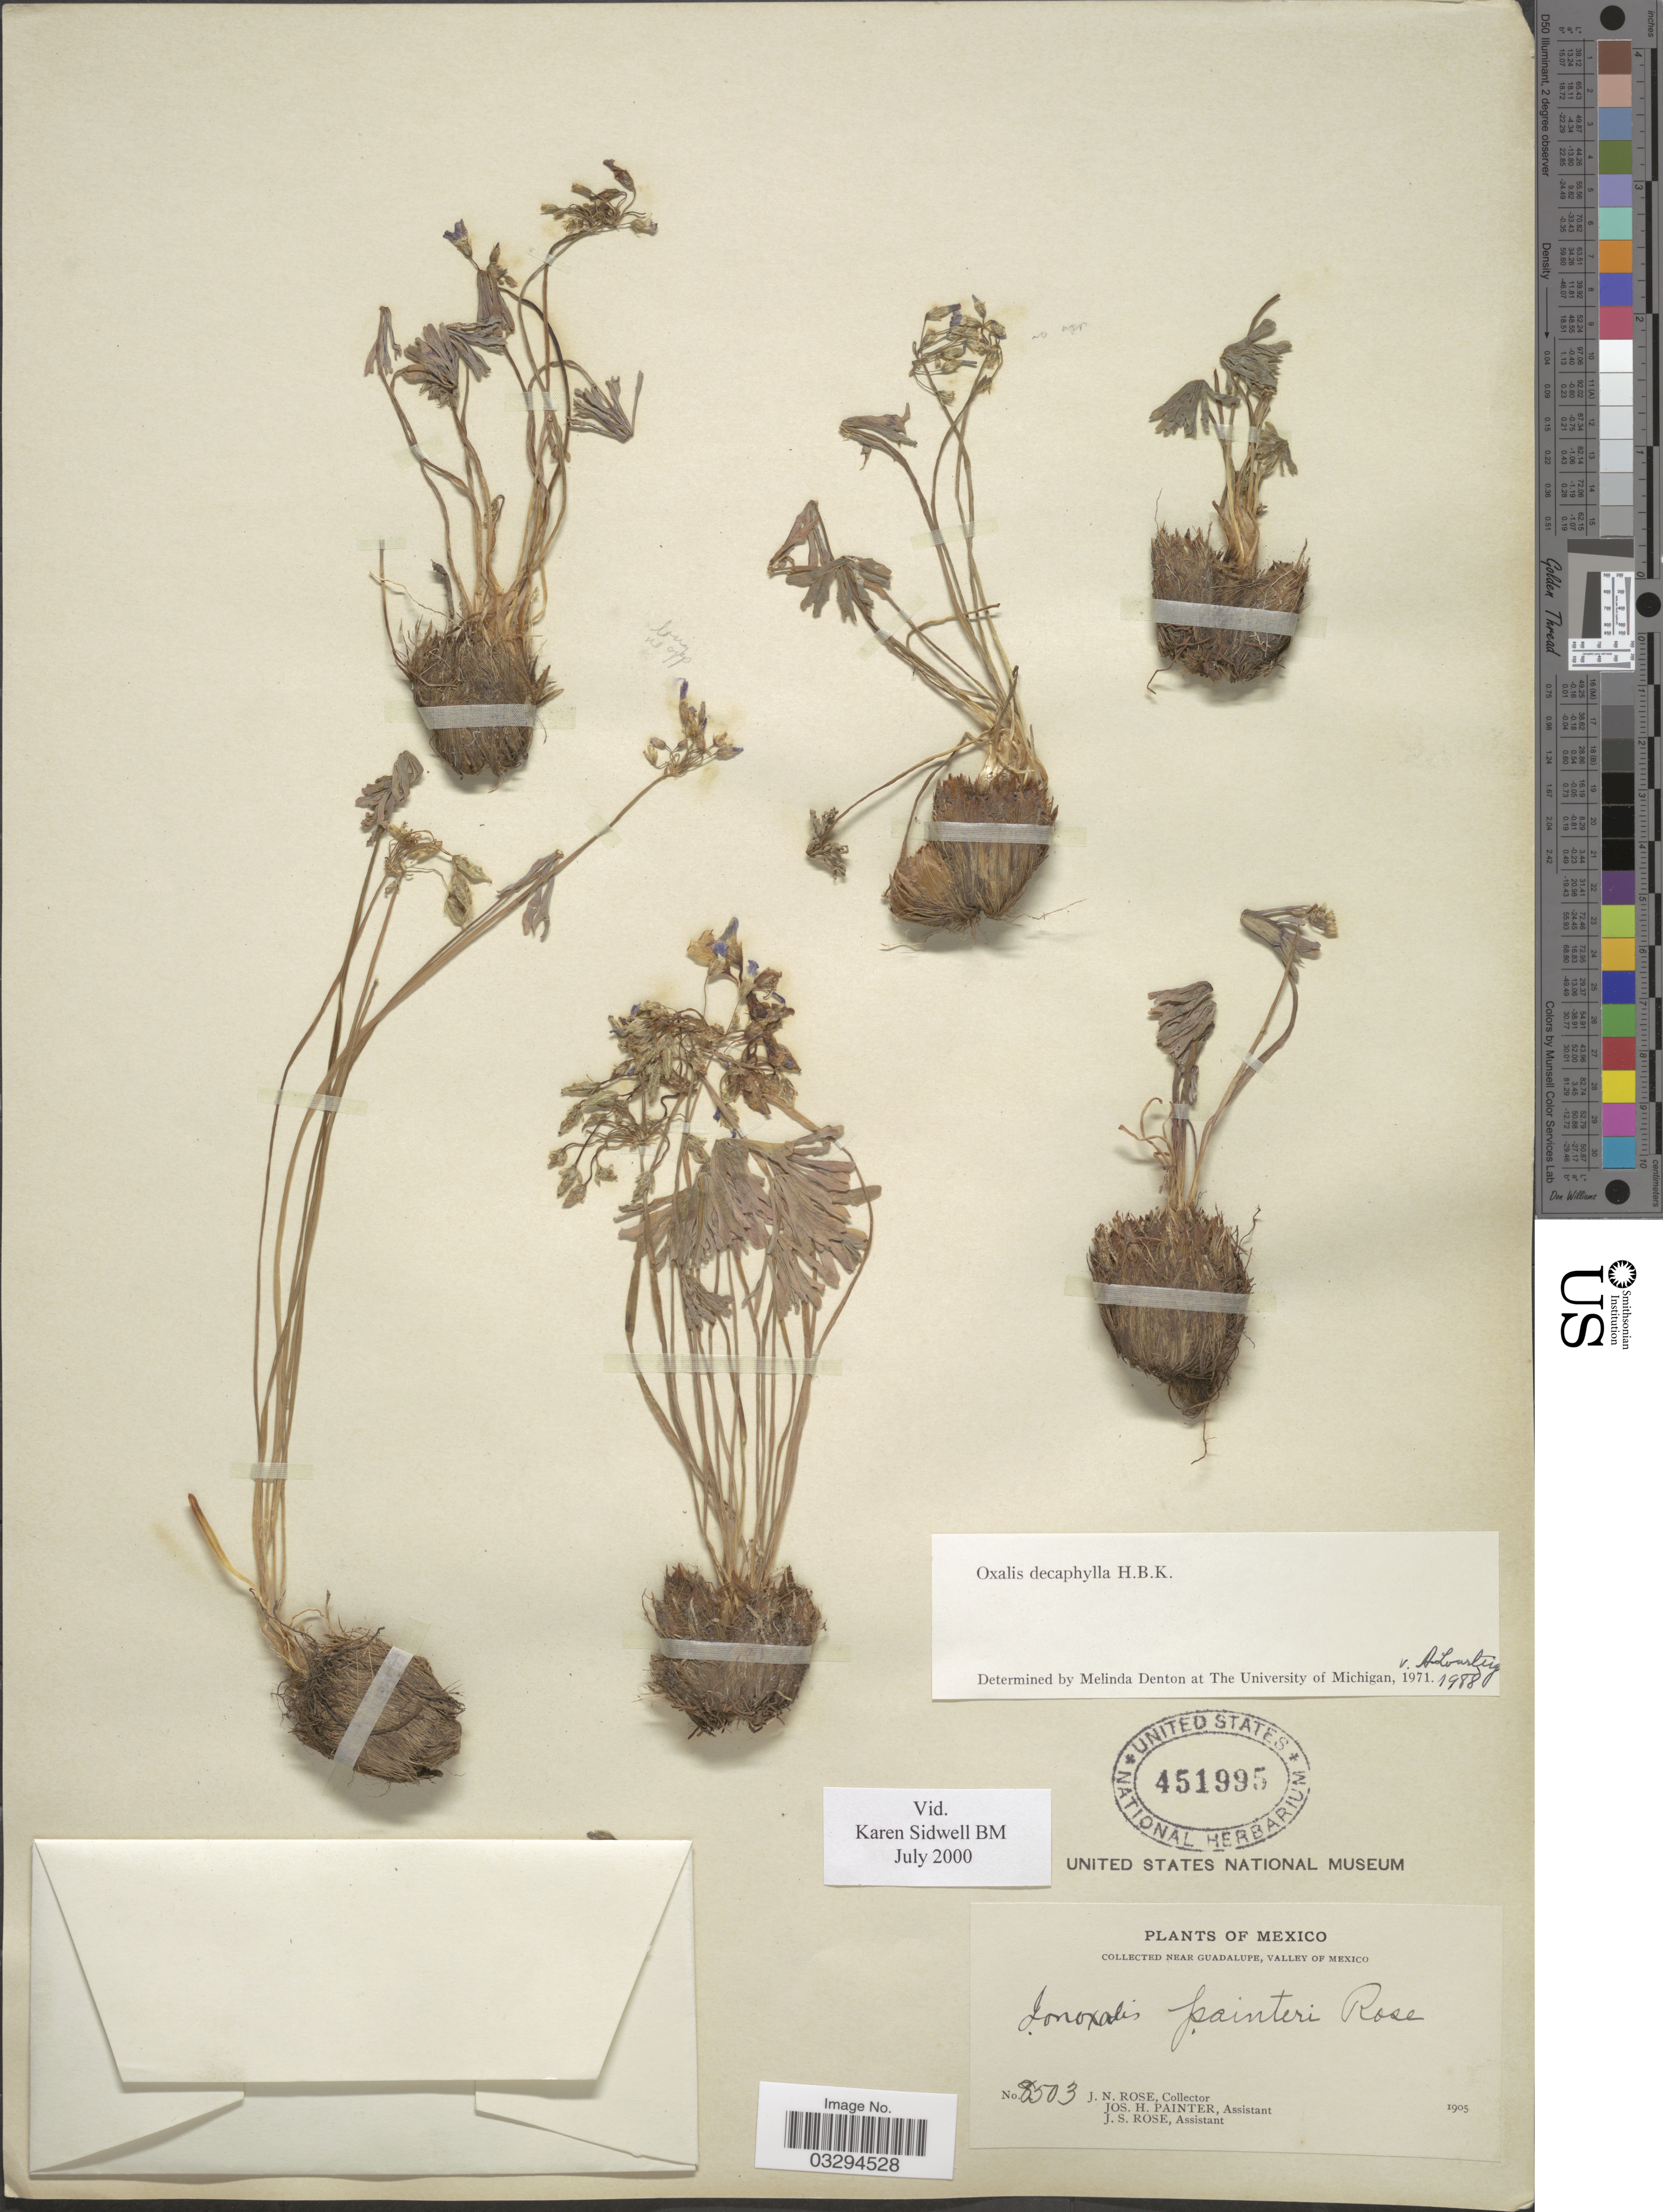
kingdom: Plantae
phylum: Tracheophyta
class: Magnoliopsida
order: Oxalidales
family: Oxalidaceae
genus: Oxalis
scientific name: Oxalis decaphylla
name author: Kunth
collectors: J. N. Rose, J. H. Painter & J. S. Rose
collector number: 8503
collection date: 1905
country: Mexico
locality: Near Guadalupe, Valley of Mexico.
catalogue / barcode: US 451995